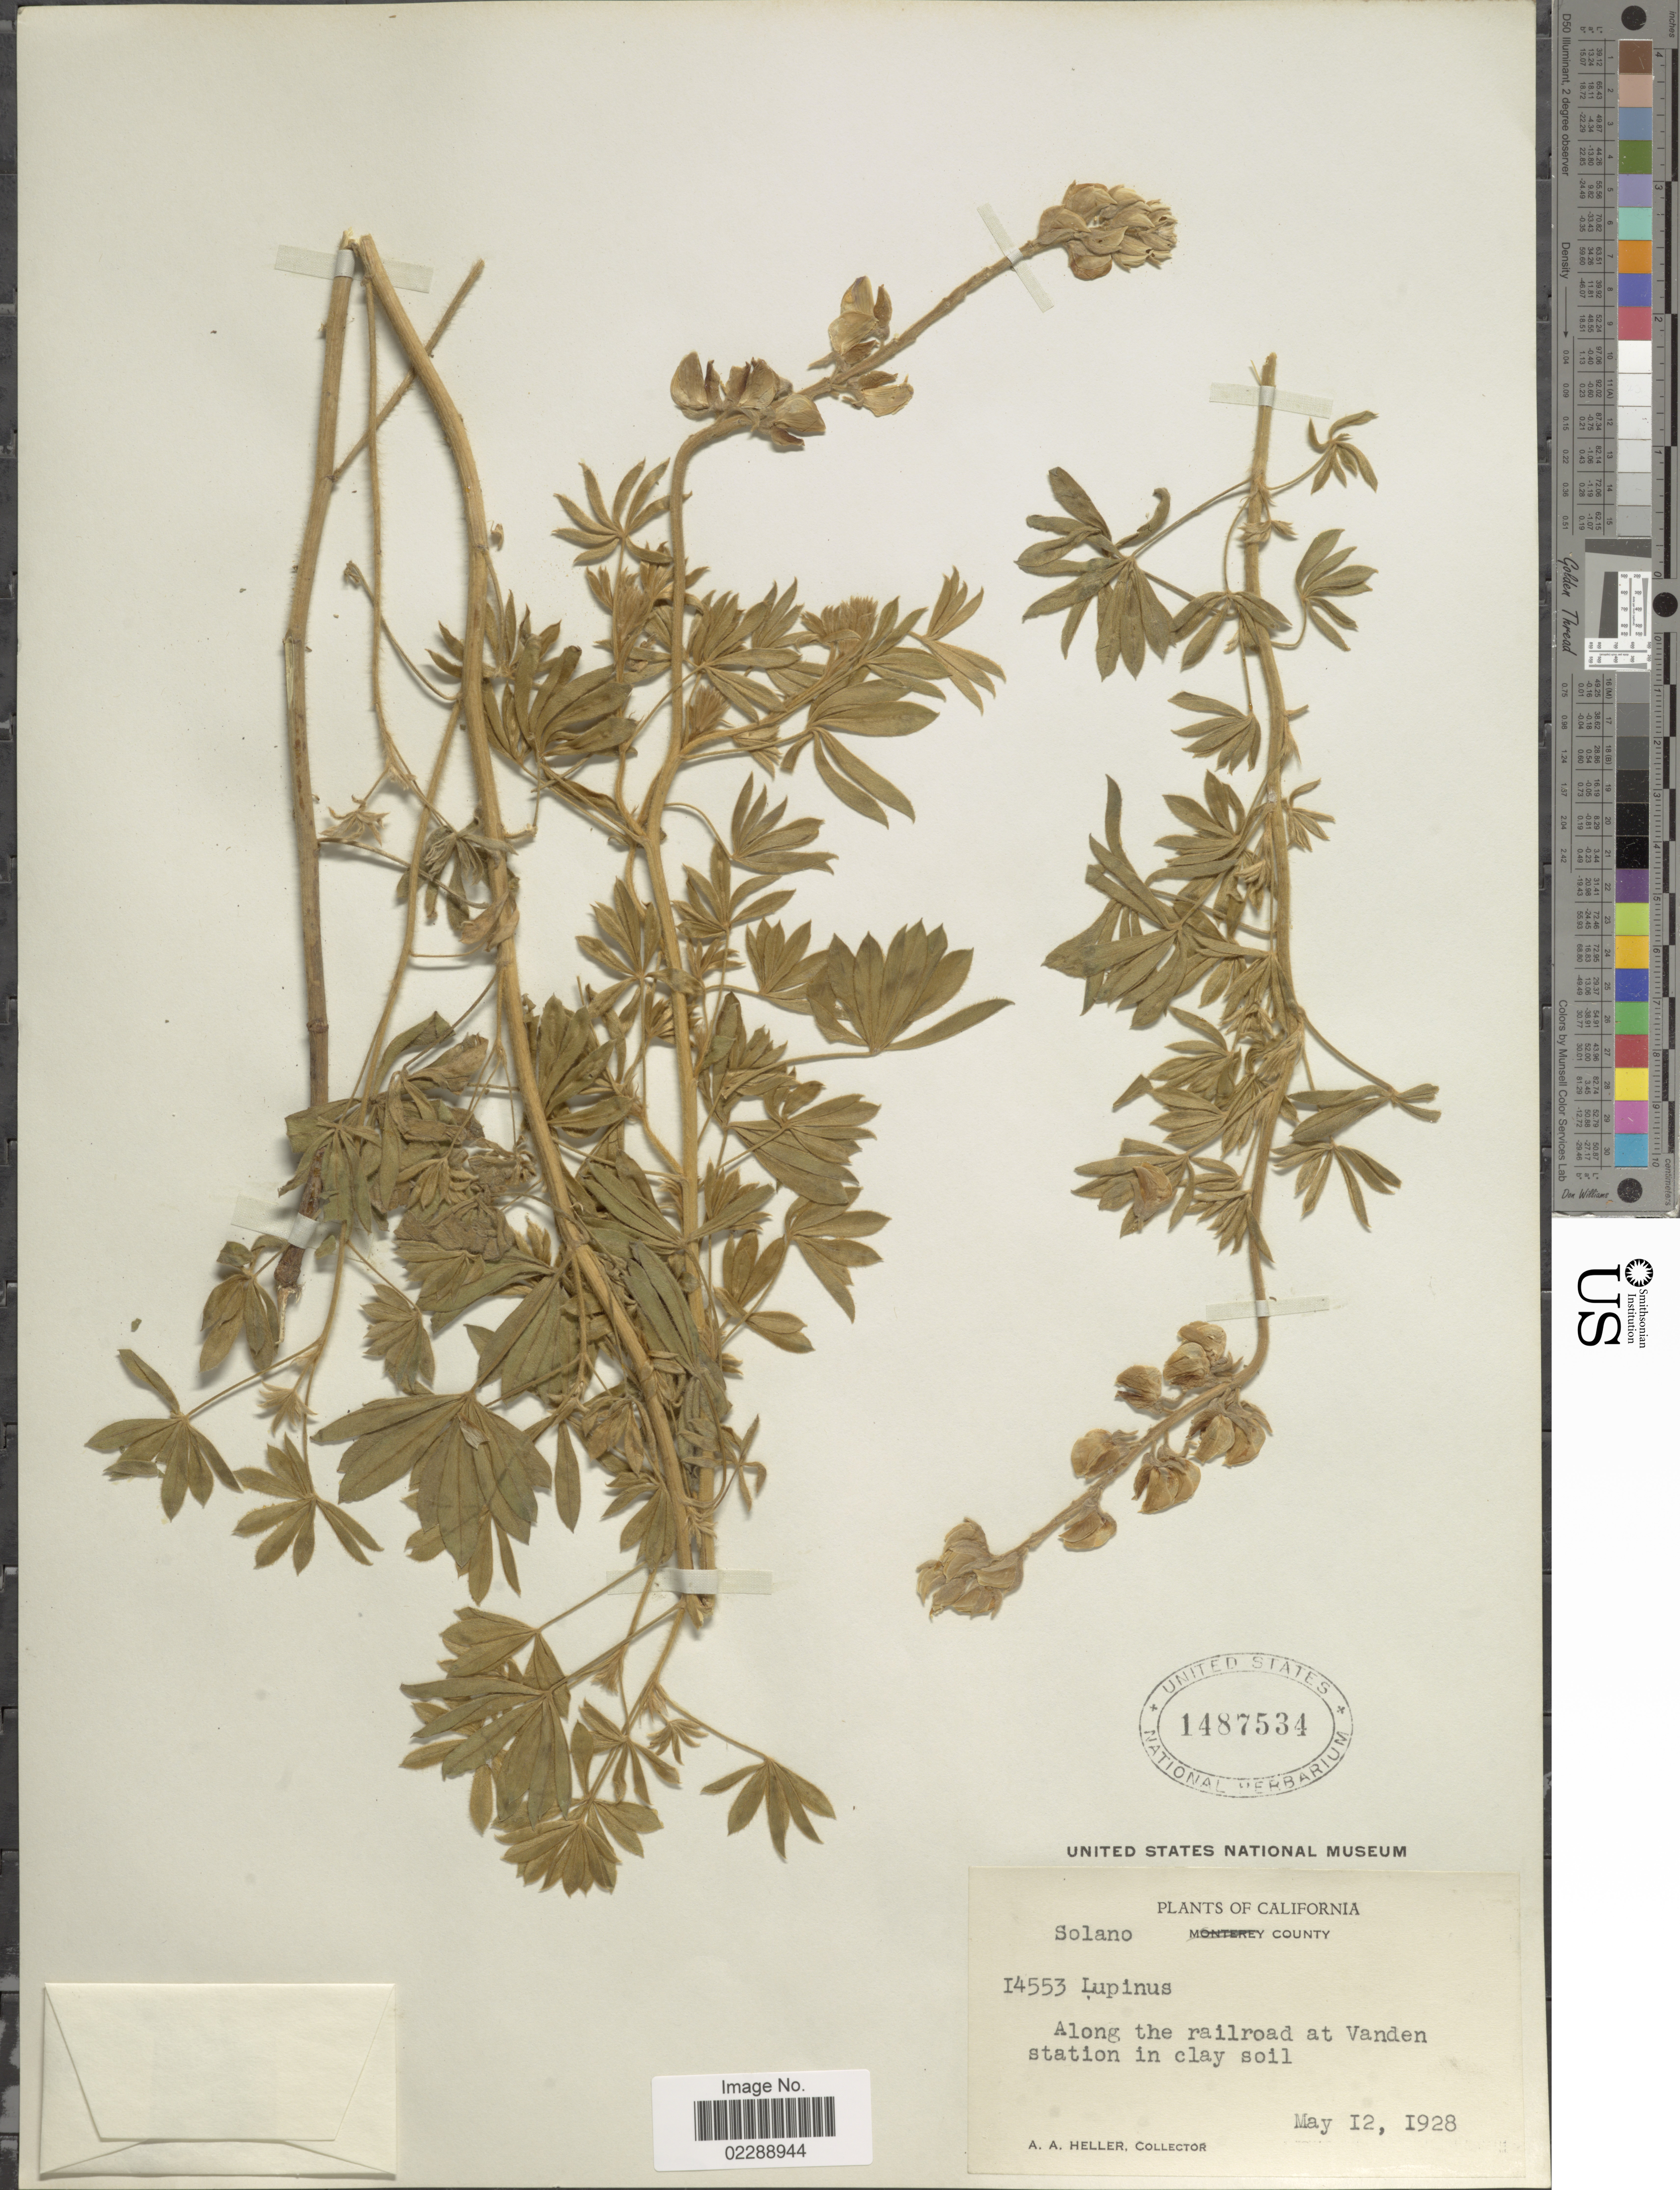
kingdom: Plantae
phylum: Tracheophyta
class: Magnoliopsida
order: Fabales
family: Fabaceae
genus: Lupinus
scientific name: Lupinus sp.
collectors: A. A. Heller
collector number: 14553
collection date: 1928-05-12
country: United States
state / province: California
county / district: Solano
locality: Solano County, Along the railroad at vanden station in clay soil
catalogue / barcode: US 1487534